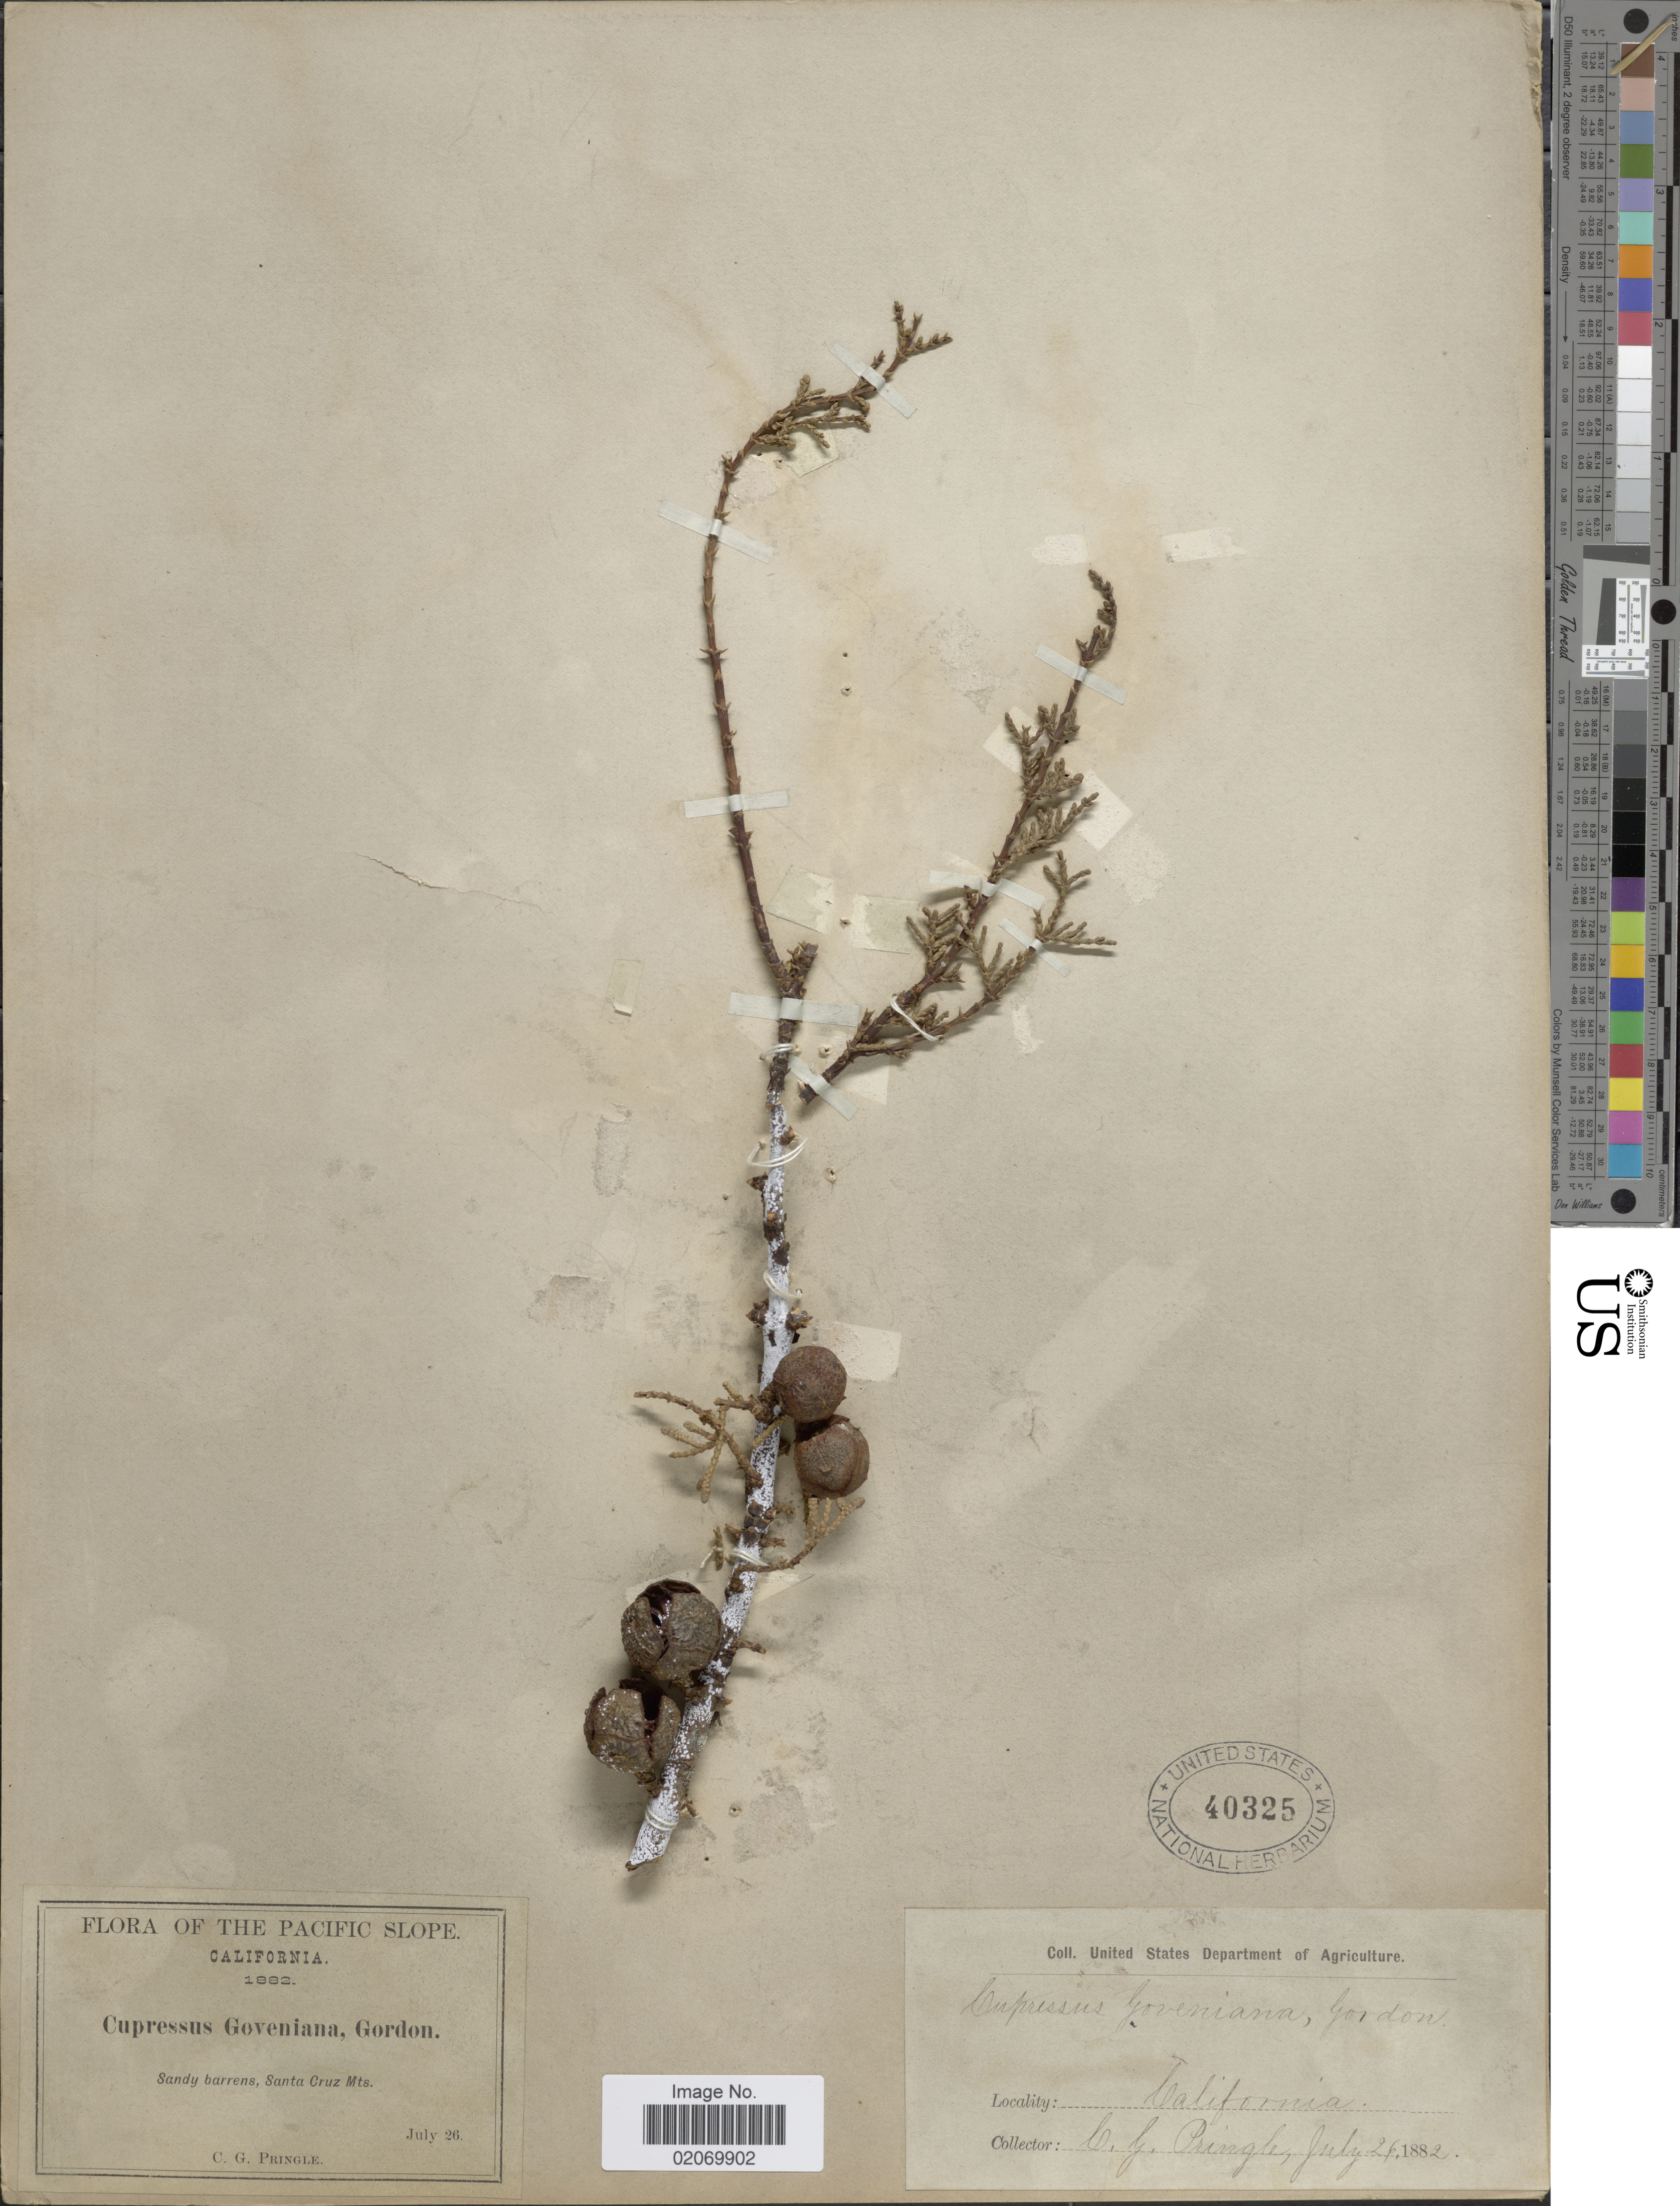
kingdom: Plantae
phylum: Tracheophyta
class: Pinopsida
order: Pinales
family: Cupressaceae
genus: Hesperocyparis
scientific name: Hesperocyparis abramsiana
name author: (C.B. Wolf) Bartel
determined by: (US) Smithsonian Institution - National Museum of Natural History - Department of Botany (UNITED STATES)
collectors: C. G. Pringle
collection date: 1882-07-26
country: United States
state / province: California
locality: The Pacific Slope, Santa Cruz Mts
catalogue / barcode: US 40325